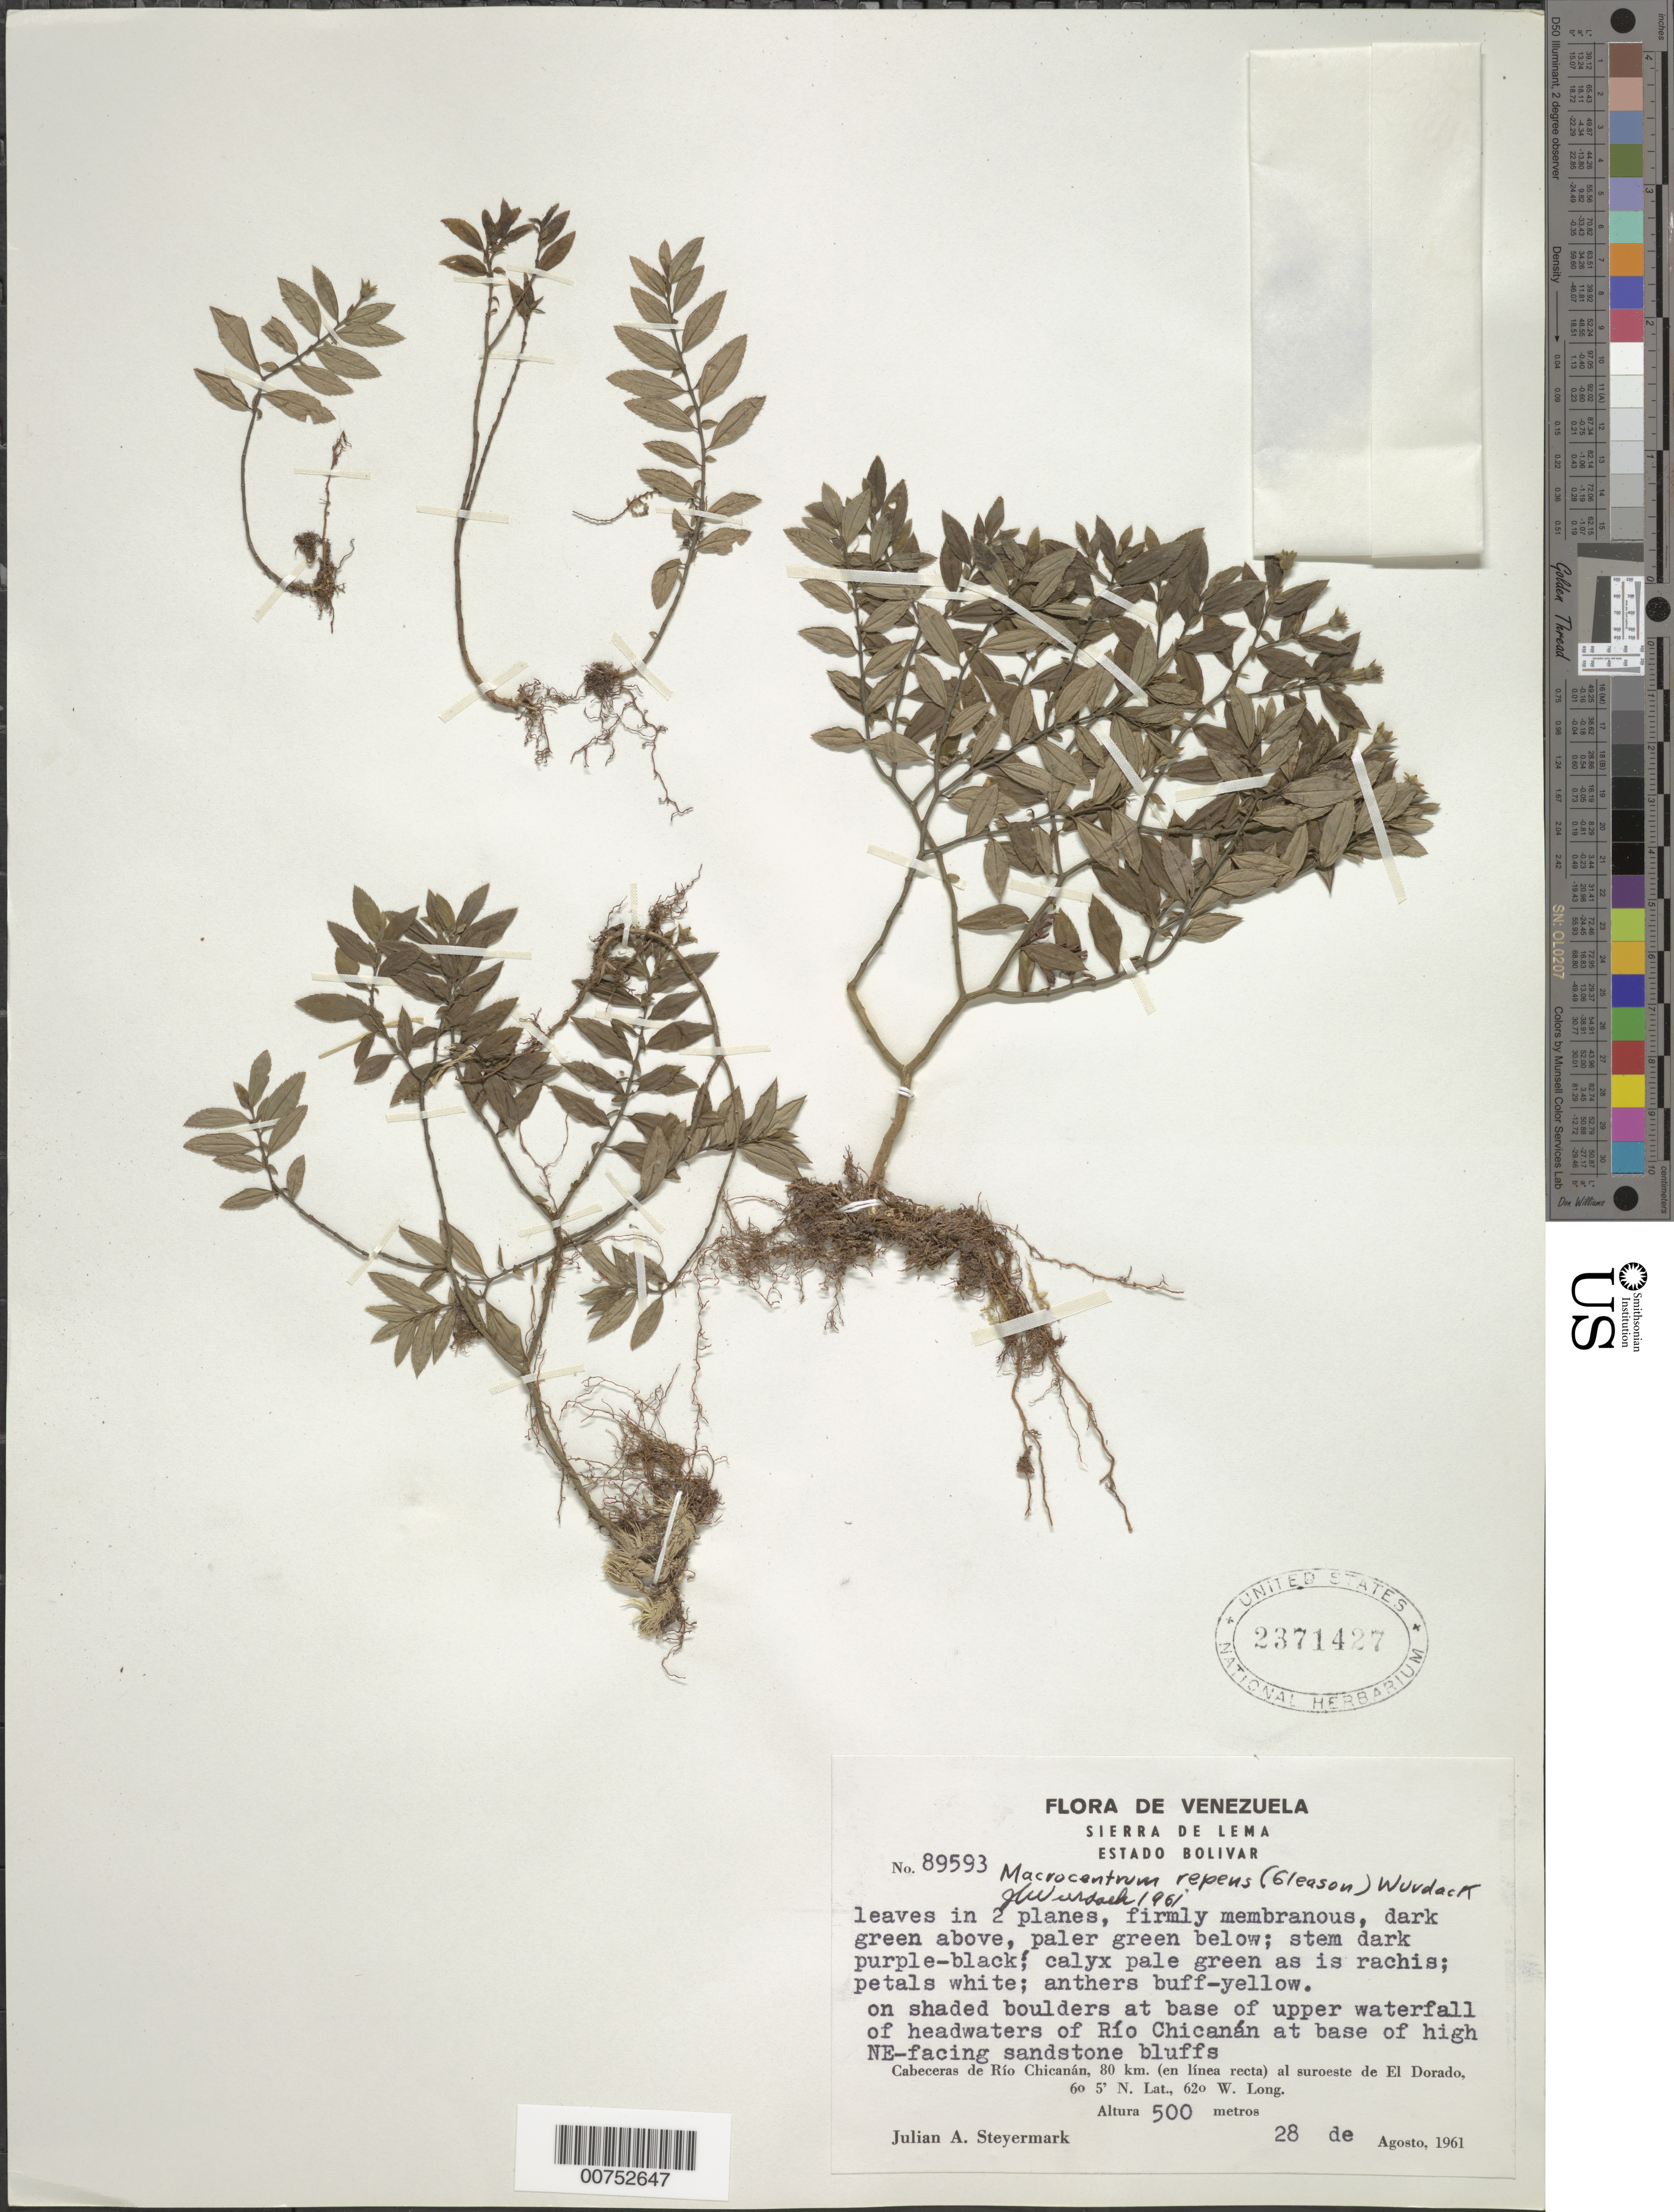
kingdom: Plantae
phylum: Tracheophyta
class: Magnoliopsida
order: Myrtales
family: Melastomataceae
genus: Macrocentrum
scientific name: Macrocentrum repens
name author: (Gleason) Wurdack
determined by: Wurdack, John J., (US), US (UNITED STATES)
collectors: J. Steyermark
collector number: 89593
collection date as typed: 28-Aug-61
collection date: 1961-08-28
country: Venezuela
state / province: Bolívar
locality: Sierra de Lema, Cabeceras de Río Chicanán, 80 km in straight line to SW of El Dorado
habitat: Shaded boulders at base of upper waterfall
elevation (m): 500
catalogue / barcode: US 2371427